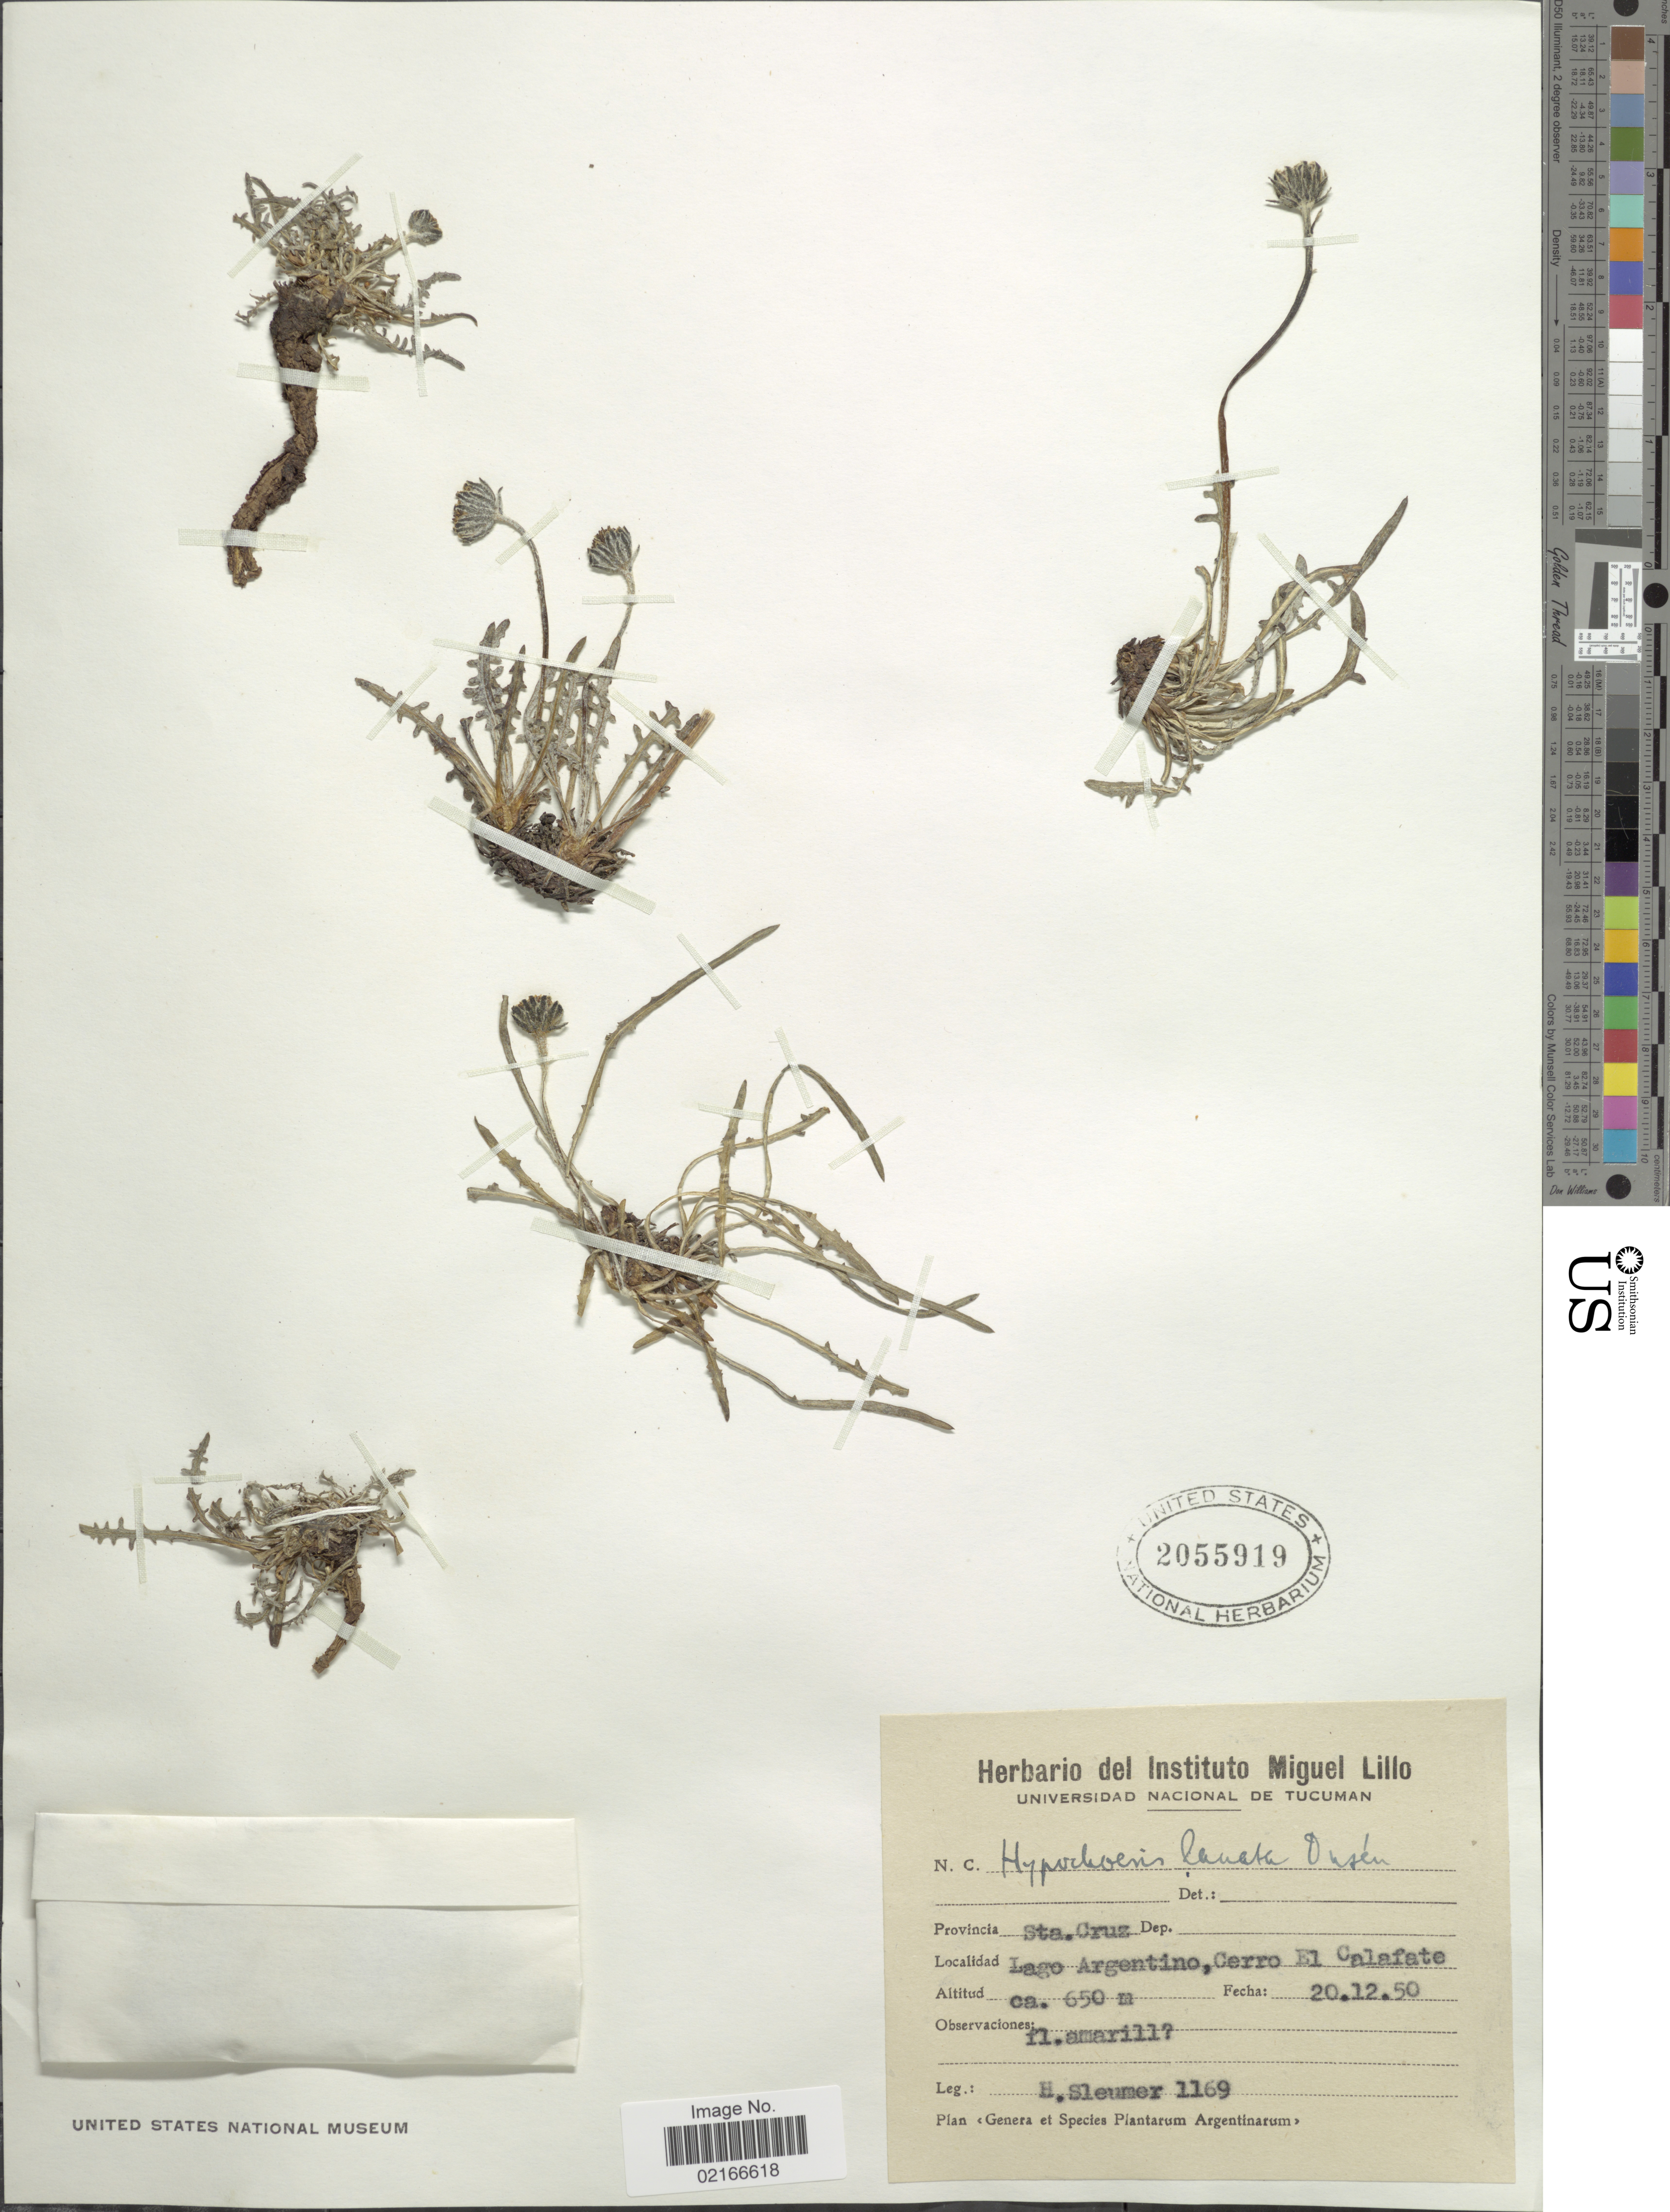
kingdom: Plantae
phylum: Tracheophyta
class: Magnoliopsida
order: Asterales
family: Asteraceae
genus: Hypochaeris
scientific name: Hypochaeris incana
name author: (Hook. & Arn.) Macloskie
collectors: H. O. Sleumer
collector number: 1169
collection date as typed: Transcribed d/m/y: 20/12/50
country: Argentina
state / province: Santa Cruz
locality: Lago Argentino, Cerro El Calafate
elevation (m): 650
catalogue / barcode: US 2055919